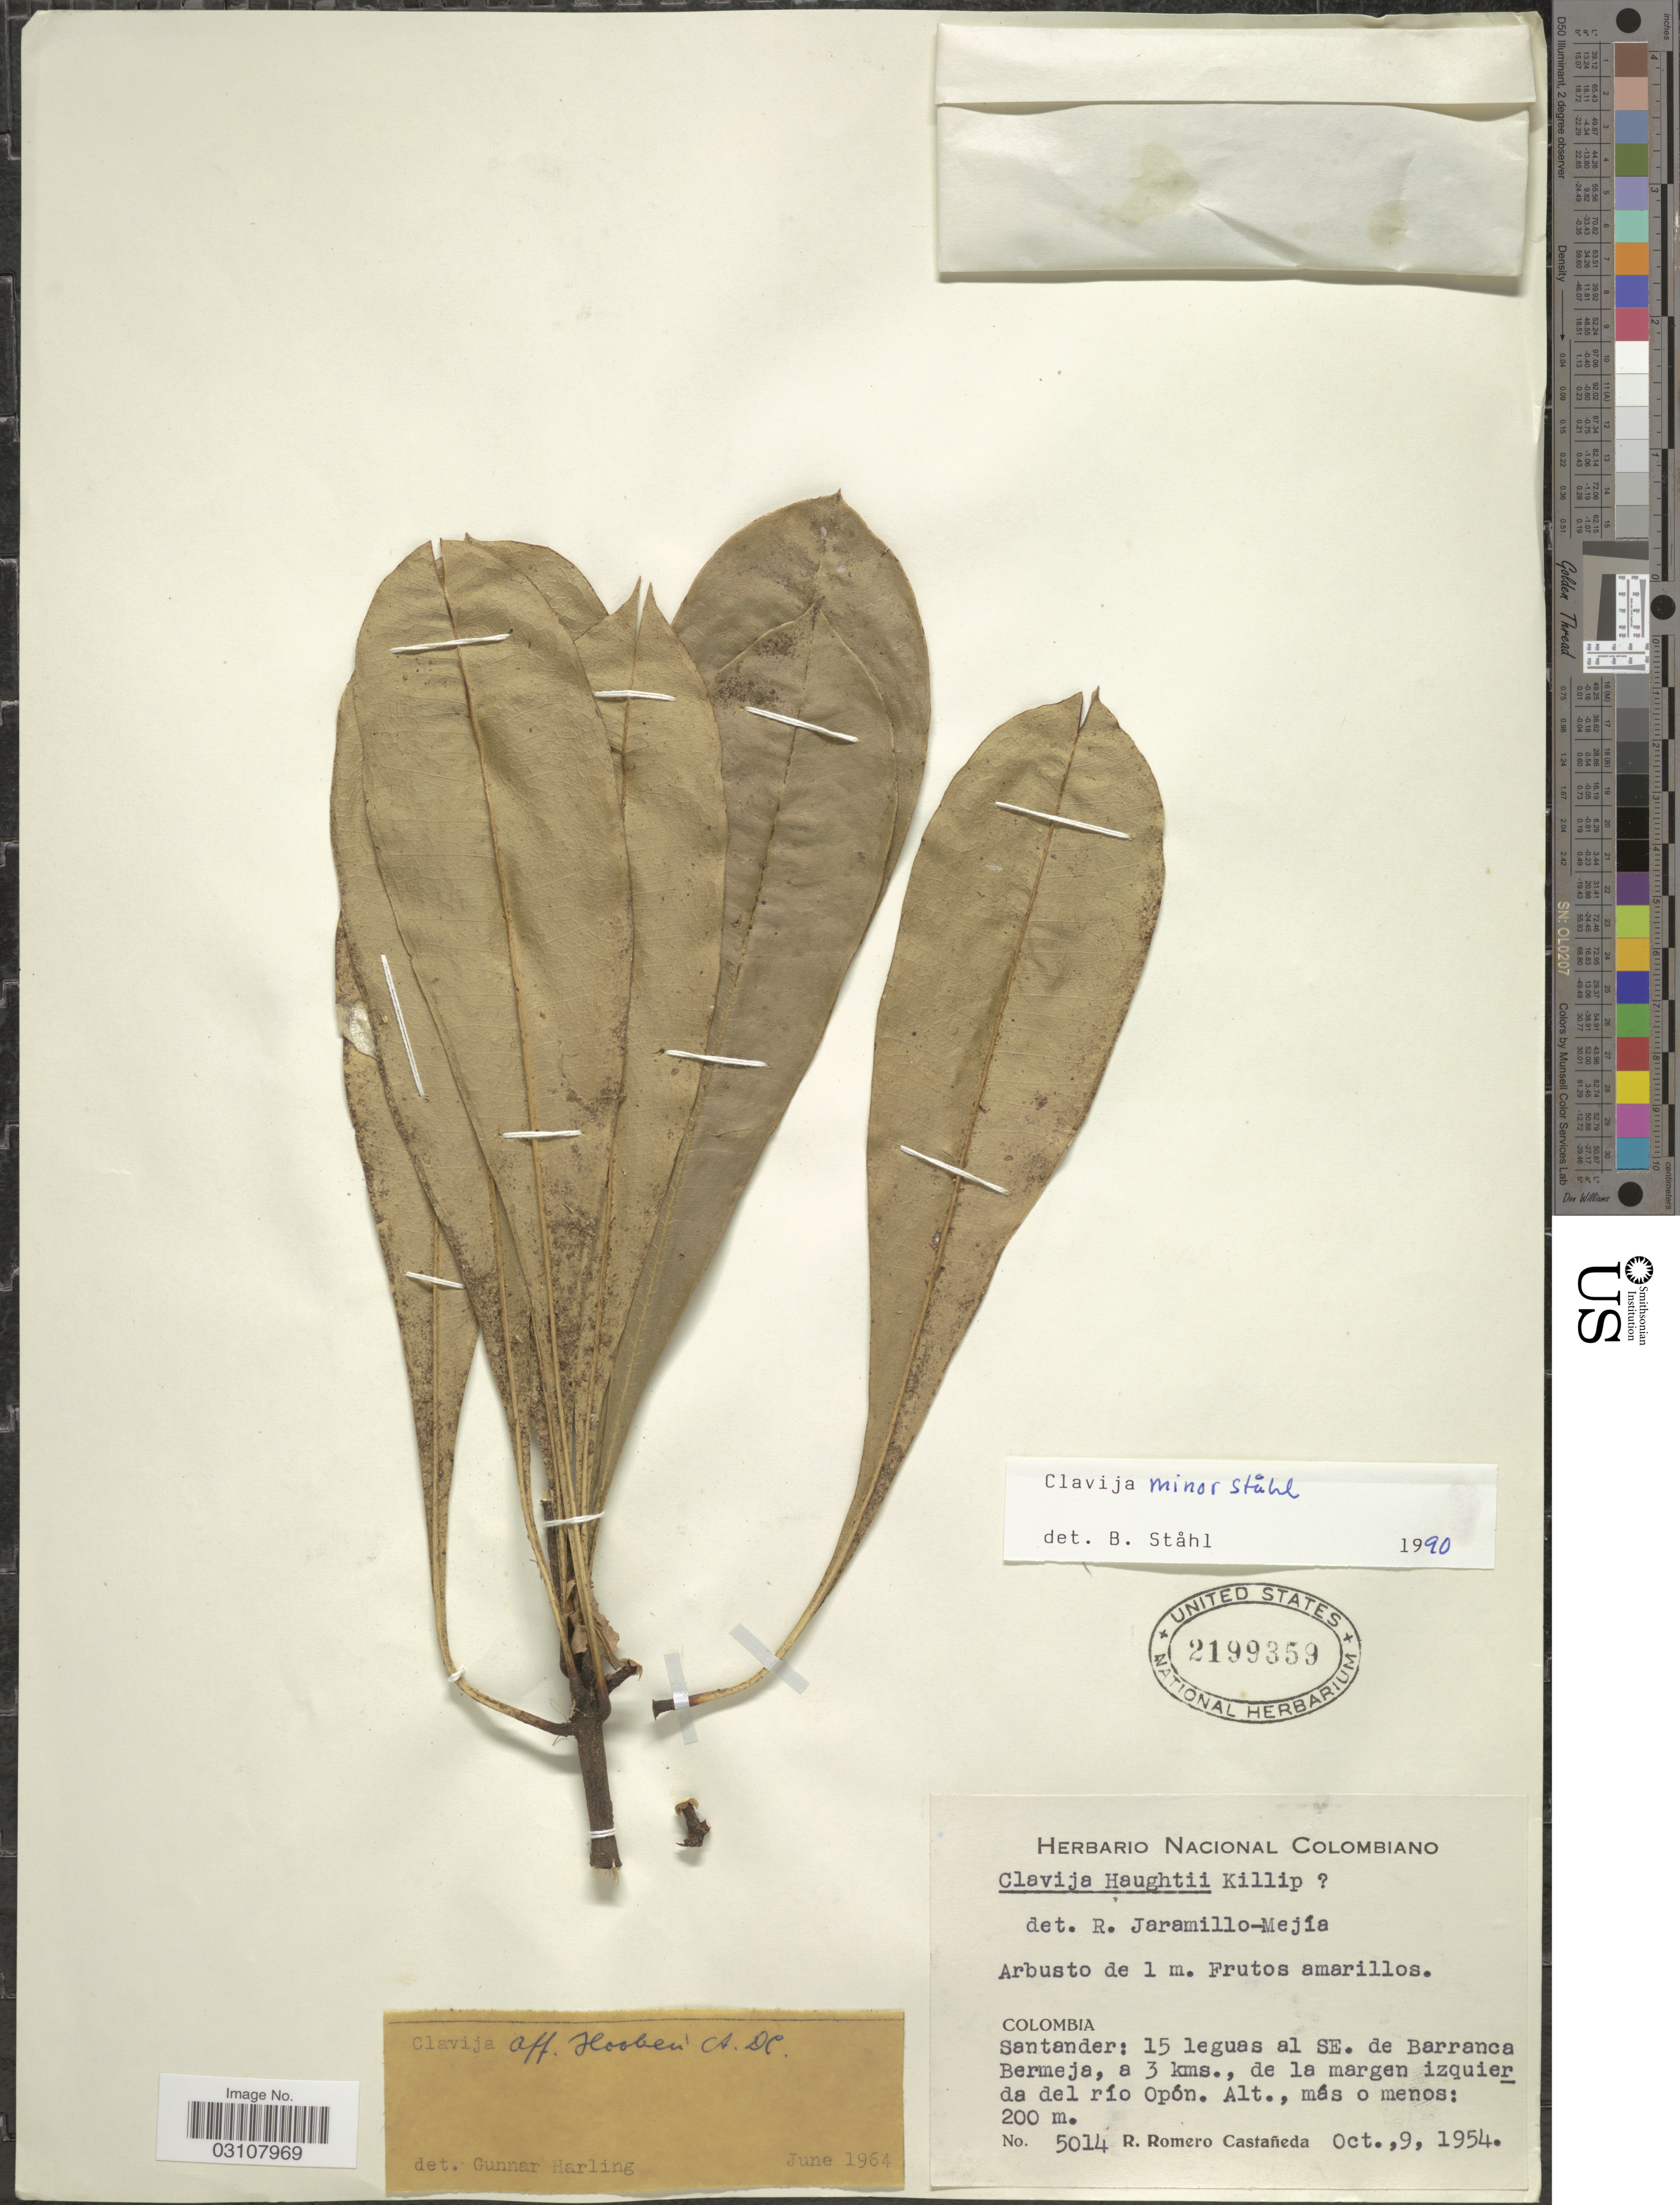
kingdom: Plantae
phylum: Tracheophyta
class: Magnoliopsida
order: Ericales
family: Primulaceae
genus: Clavija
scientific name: Clavija minor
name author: B. Ståhl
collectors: R. Romero Castañeda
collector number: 5014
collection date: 1954-10-09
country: Colombia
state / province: Santander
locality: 15 leguas al SE. de Barranca Bermeja, a 3 kms., de la margen izquierda del río Opón.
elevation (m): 200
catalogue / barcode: US 2199359